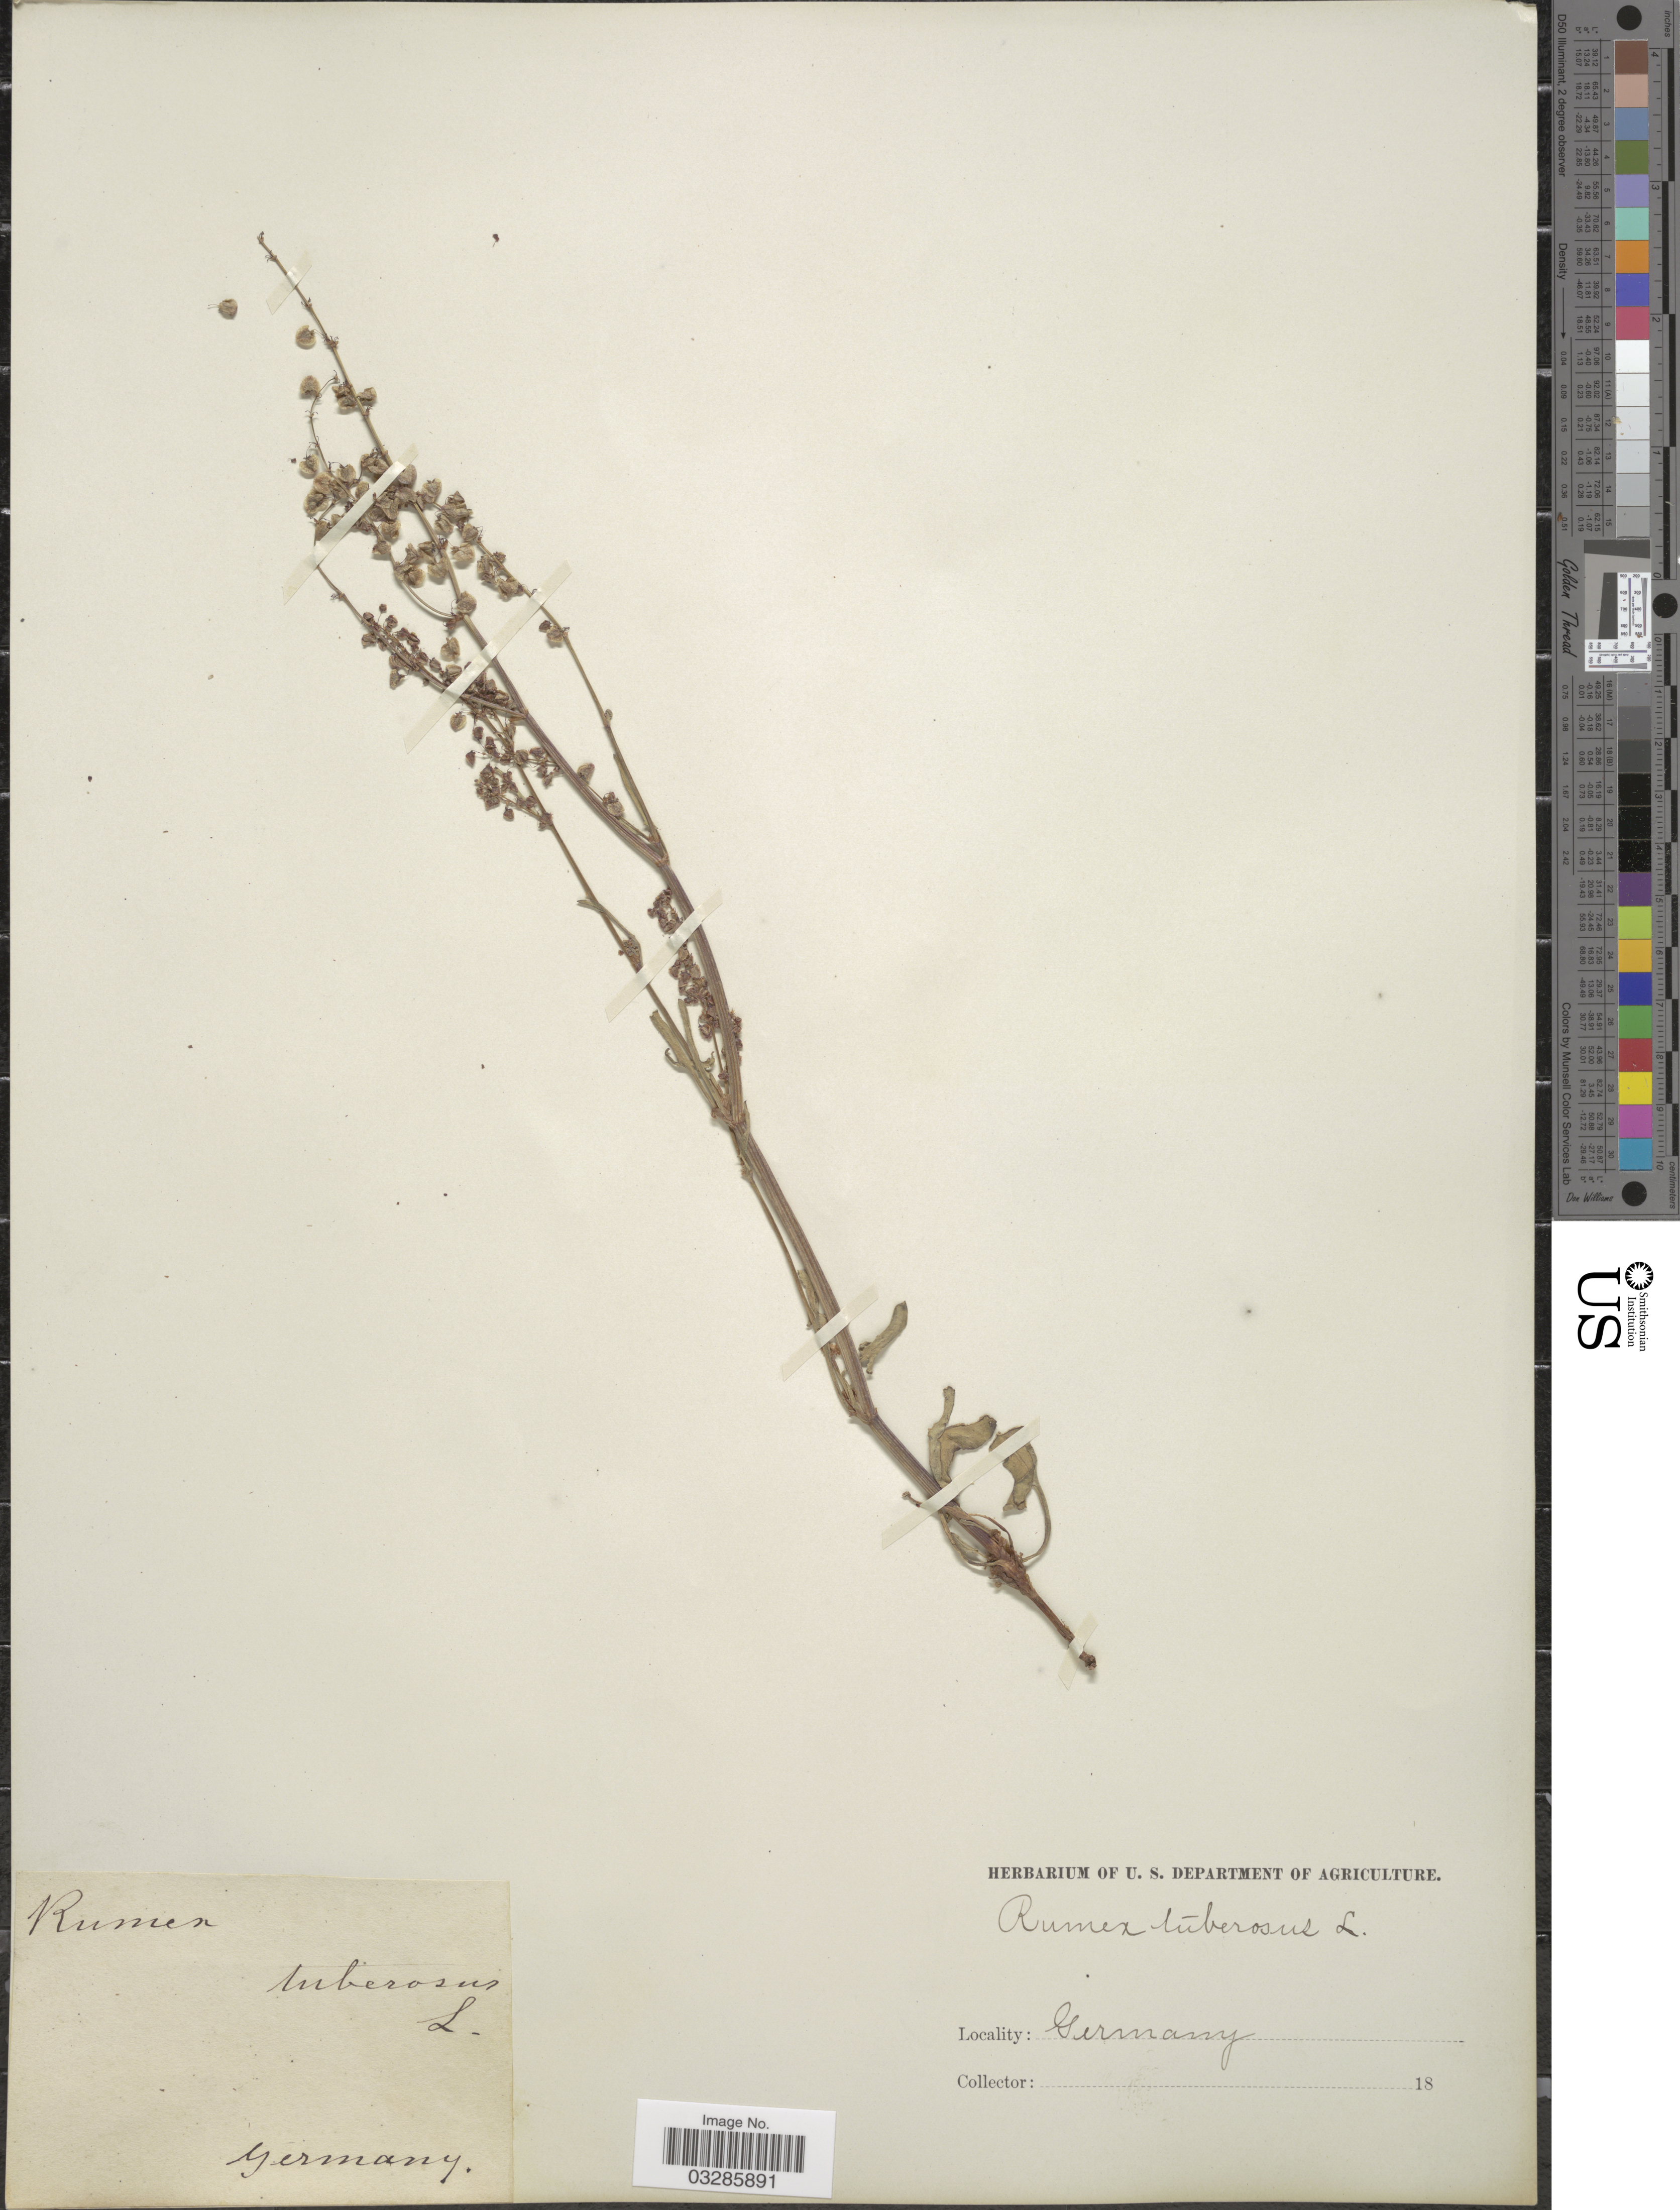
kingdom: Plantae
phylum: Tracheophyta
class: Magnoliopsida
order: Caryophyllales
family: Polygonaceae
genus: Rumex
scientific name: Rumex tuberosus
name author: L.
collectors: Facchini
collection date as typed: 18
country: Germany